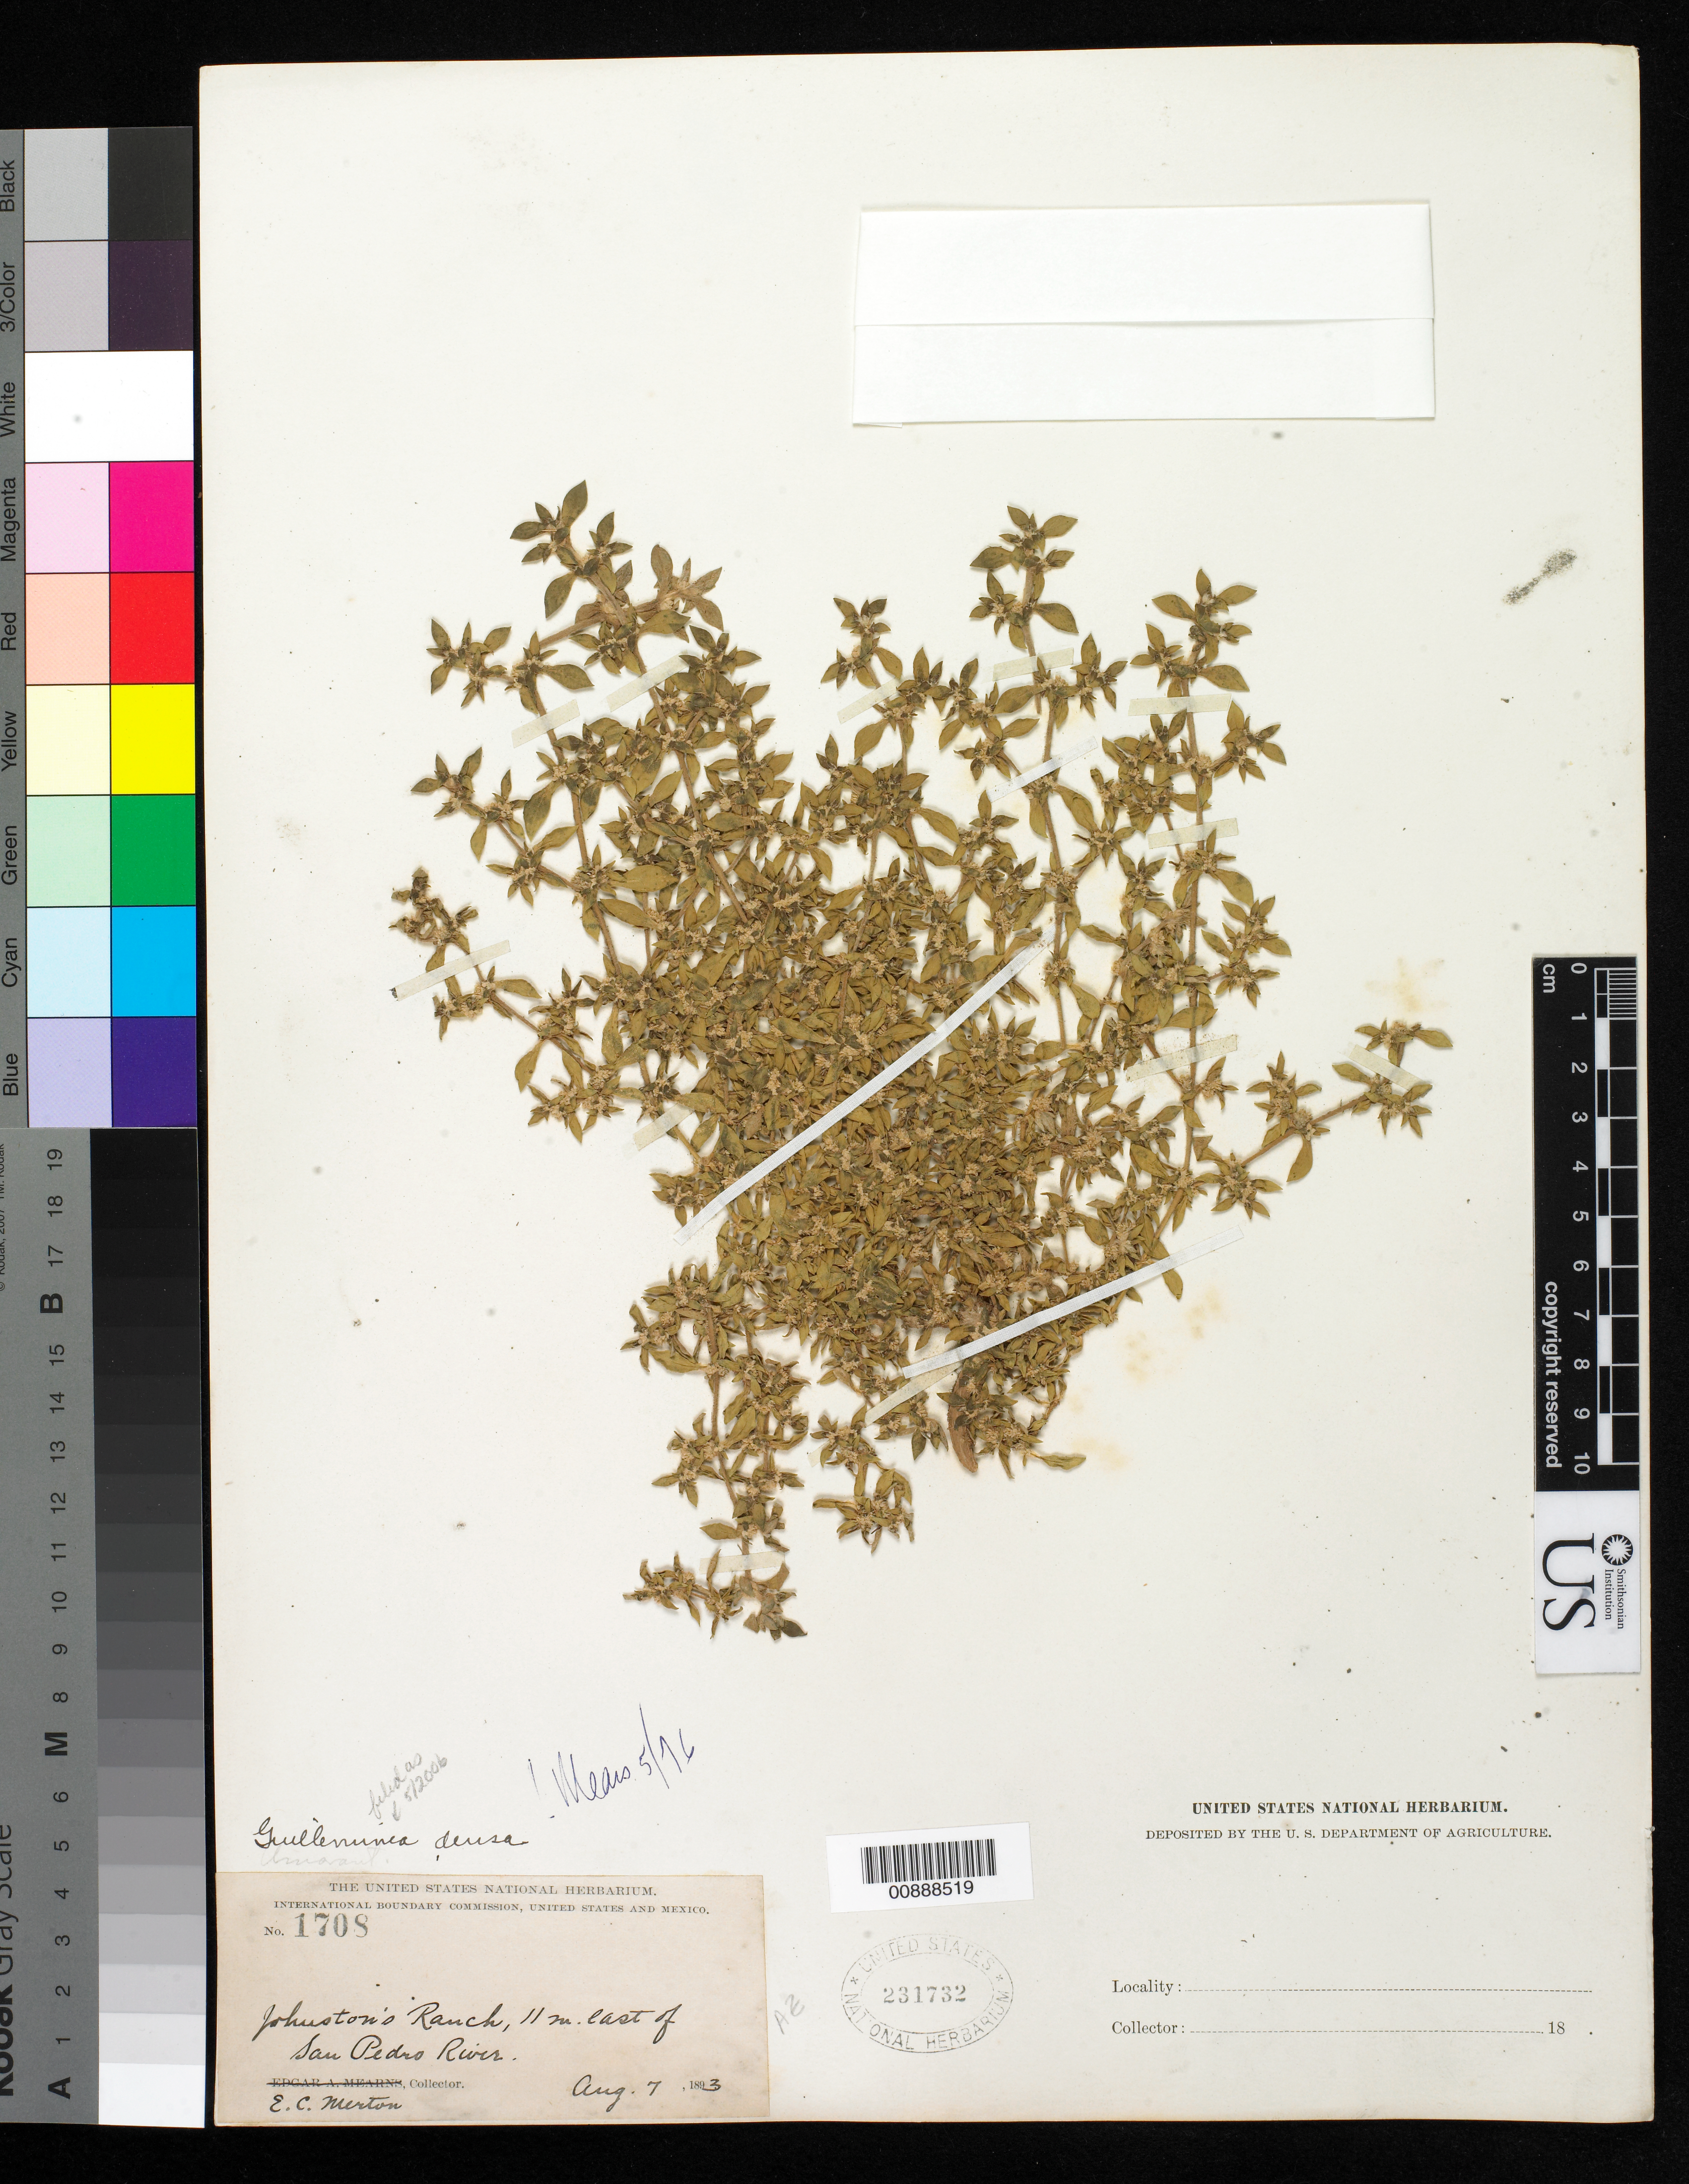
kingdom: Plantae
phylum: Tracheophyta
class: Magnoliopsida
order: Caryophyllales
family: Amaranthaceae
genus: Guilleminea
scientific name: Guilleminea densa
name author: (Humb. & Bonpl. ex Schult.) Moq.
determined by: Mears, J. A., (PH), Academy of Natural Sciences of Philadelphia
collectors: E. Merton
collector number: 1708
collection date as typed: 07 Aug 1893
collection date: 1893-08-07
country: United States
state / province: Arizona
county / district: Cochise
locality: Johnston's Ranch, 11 mi. E of San Pedro River.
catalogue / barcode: US 231732